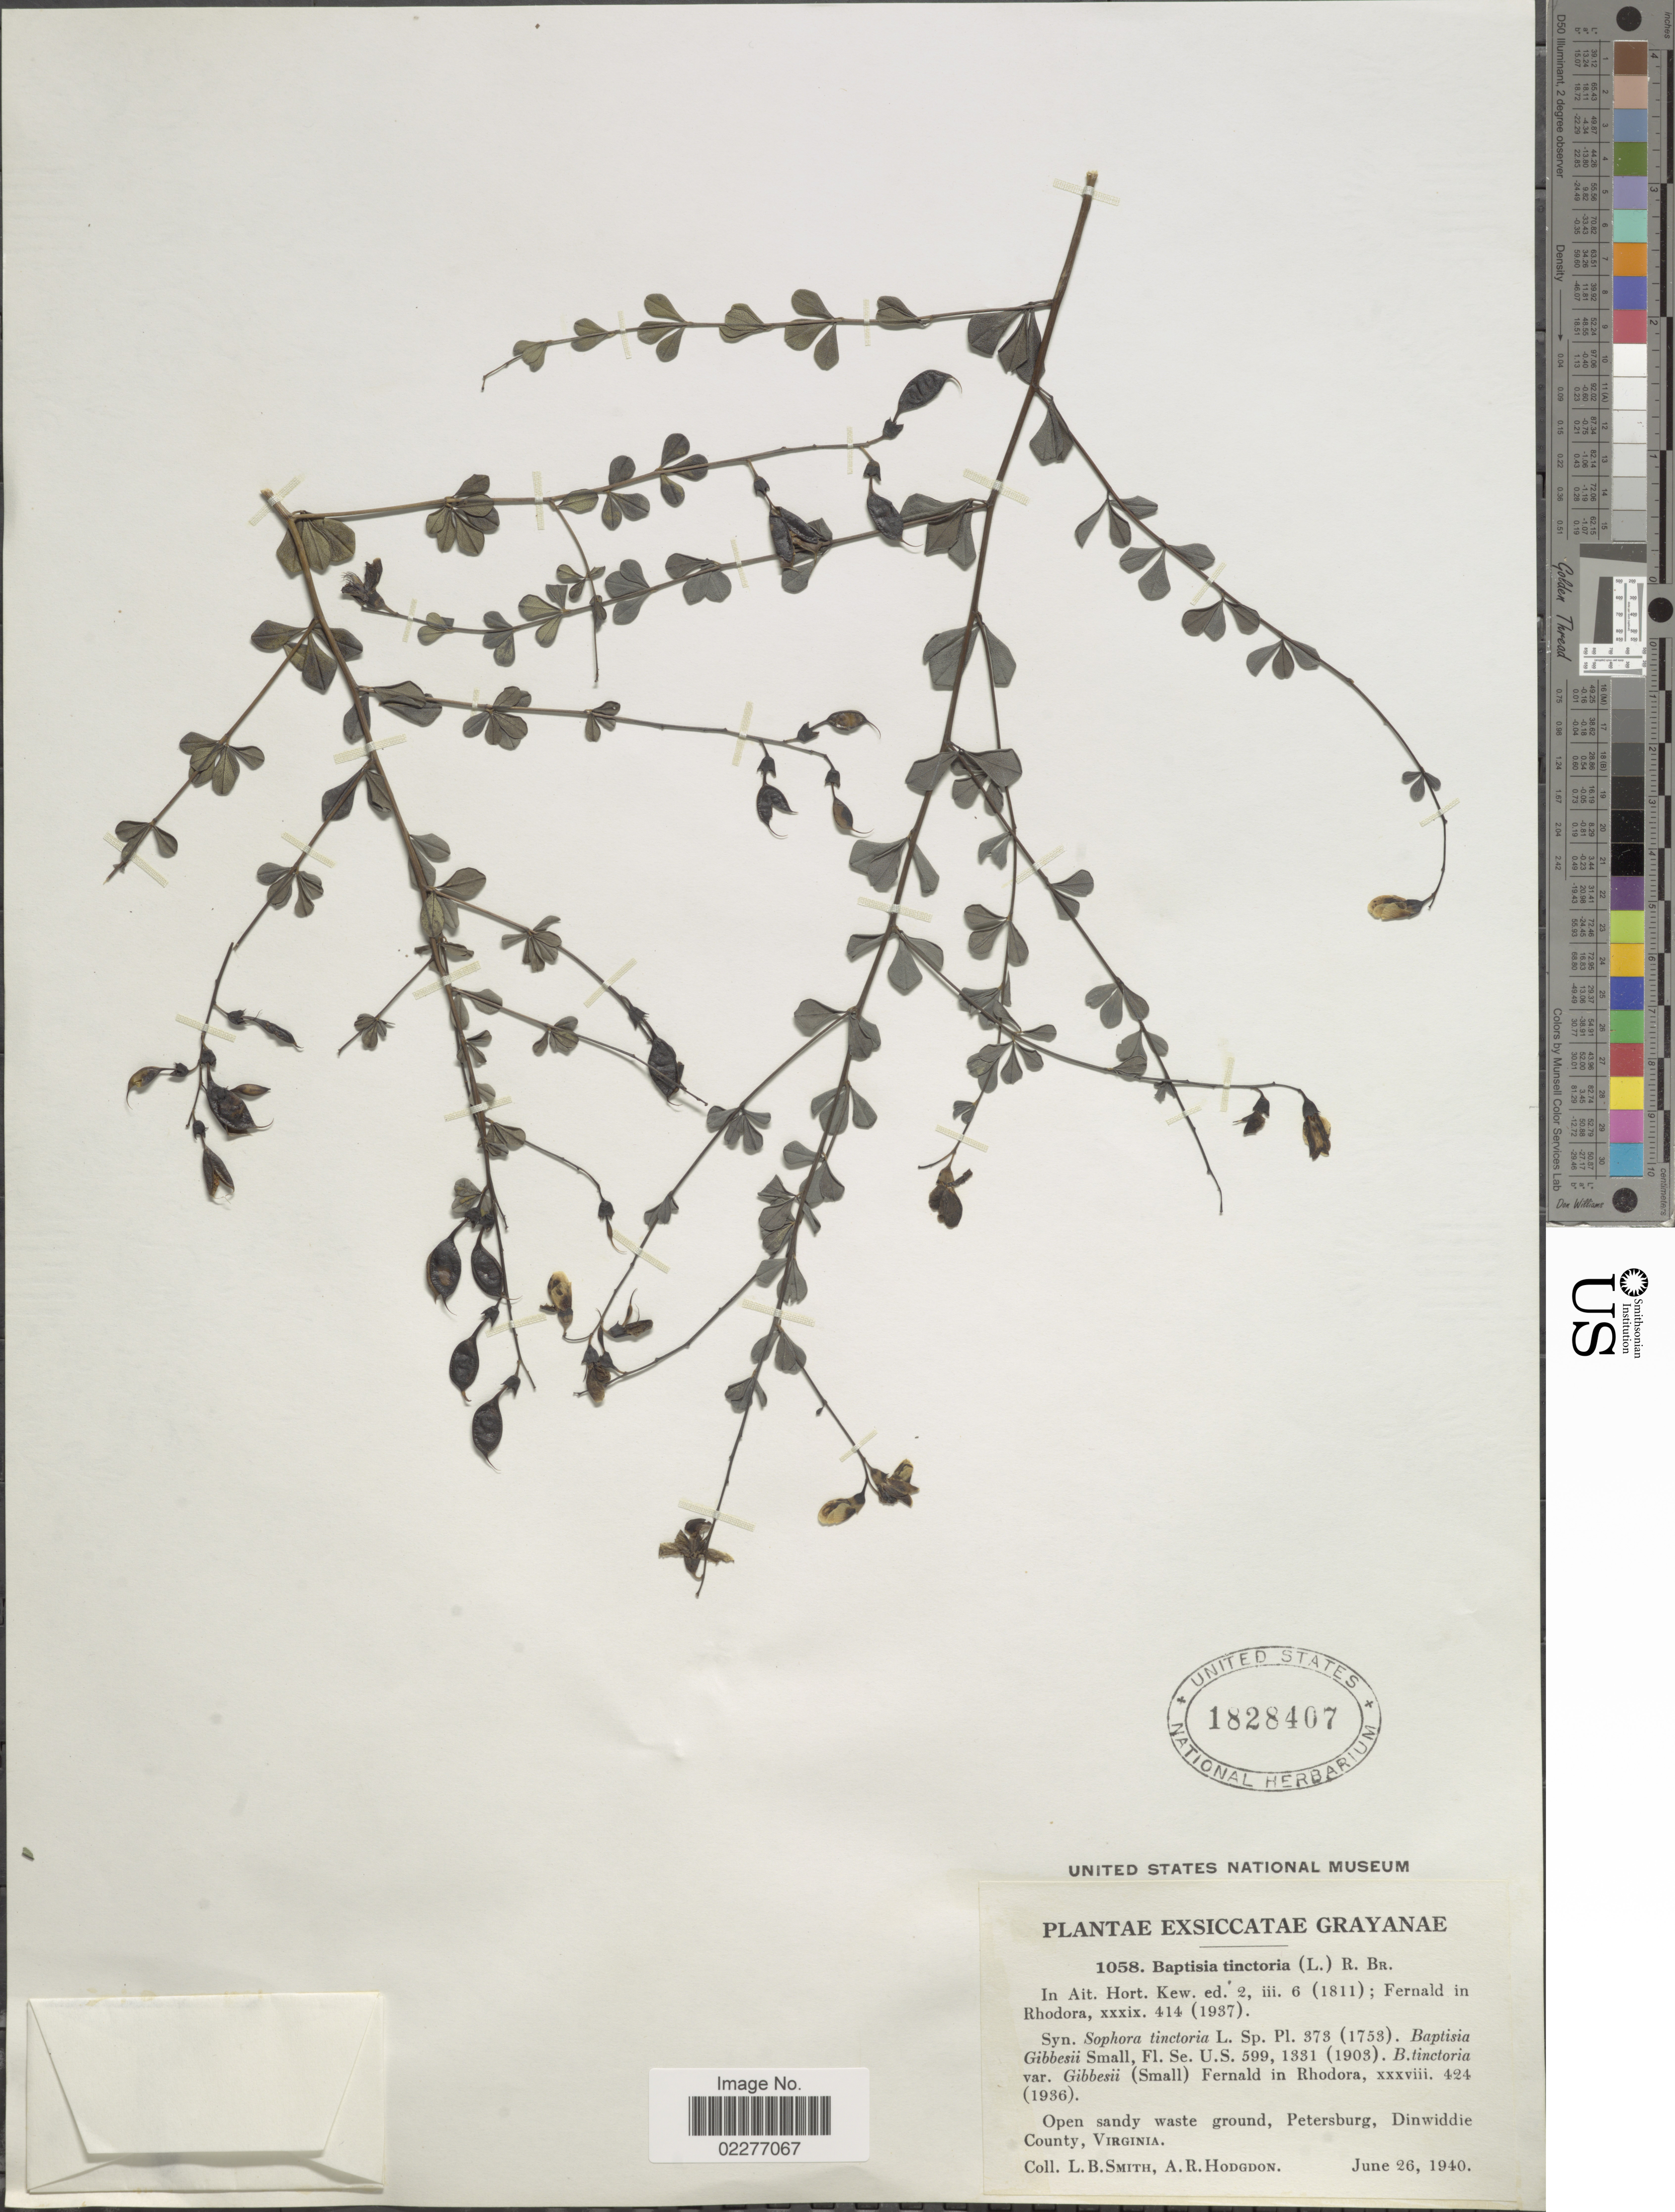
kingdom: Plantae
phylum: Tracheophyta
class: Magnoliopsida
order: Fabales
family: Fabaceae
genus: Baptisia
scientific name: Baptisia tinctoria var. crebra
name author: Fernald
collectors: L. Smith & A. R. Hodgdon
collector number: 1058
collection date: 1940-06-26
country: United States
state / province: Virginia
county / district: Dinwiddie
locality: Open sandy waste ground, Petersburg, Dinwiddie County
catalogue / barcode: US 1828407